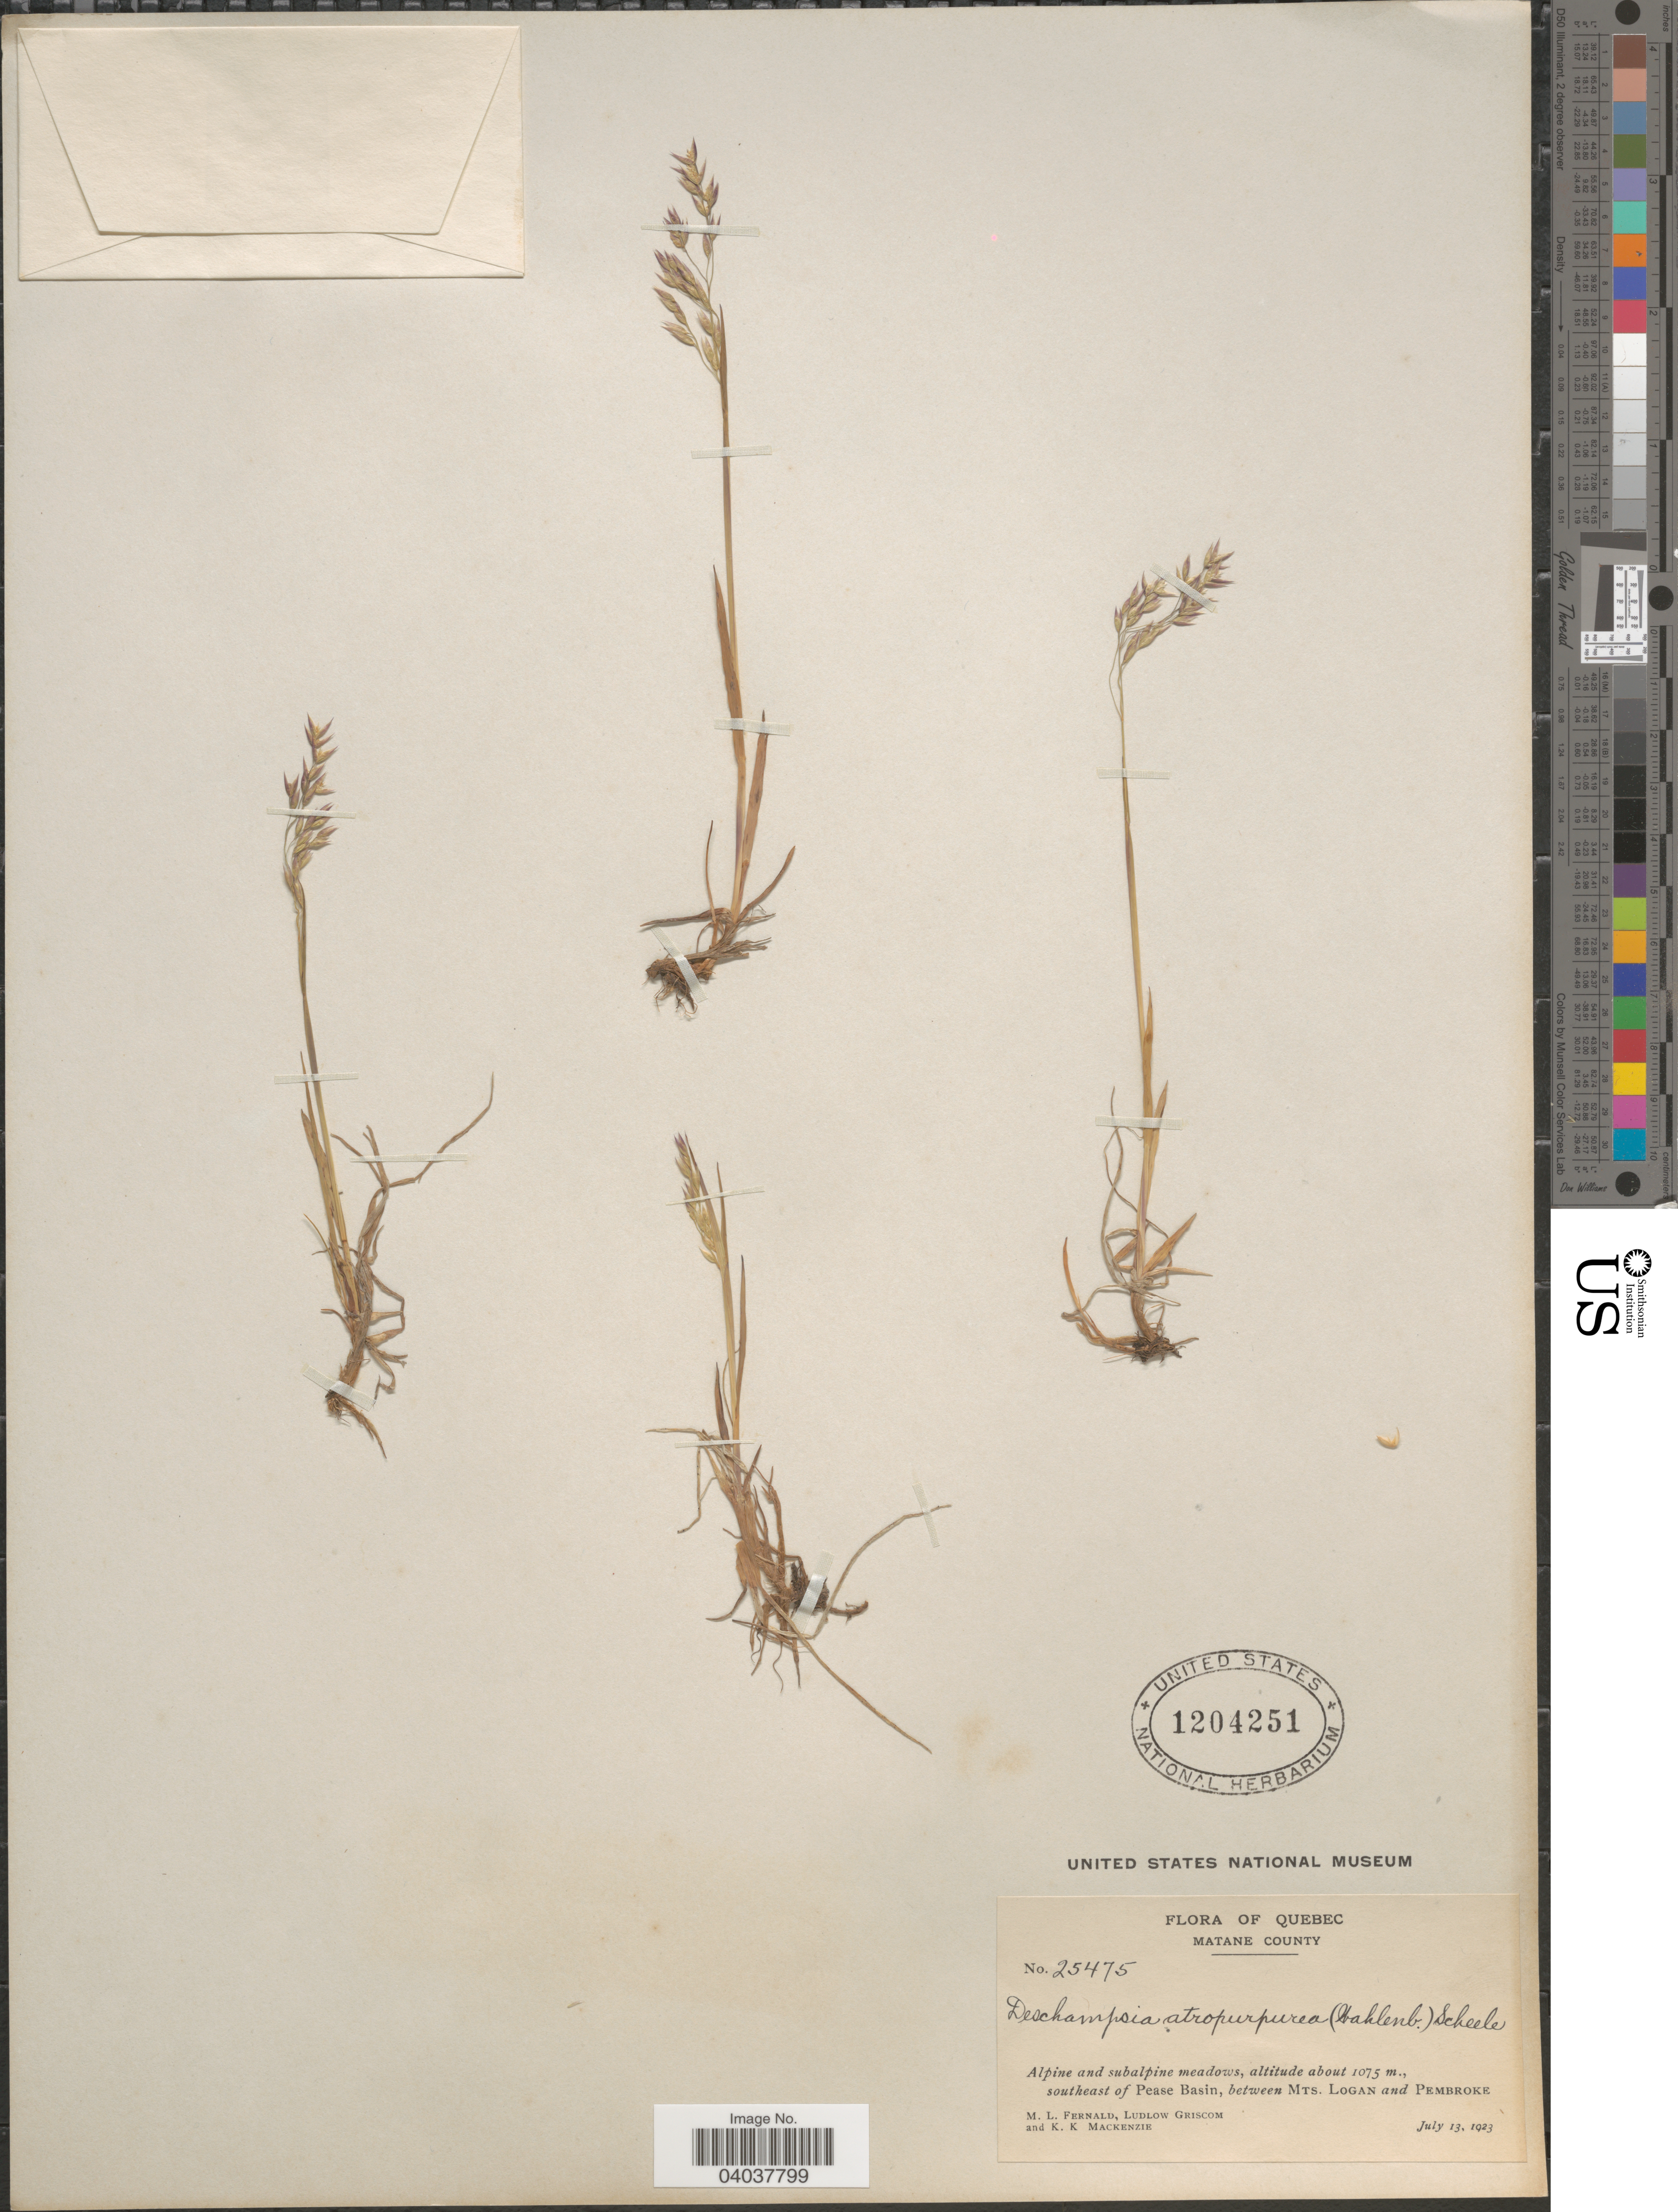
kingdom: Plantae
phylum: Tracheophyta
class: Liliopsida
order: Poales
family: Poaceae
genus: Vahlodea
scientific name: Vahlodea atropurpurea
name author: (Wahlenb.) Fr. ex Hartm.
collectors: M. L. Fernald, L. Griscom & K. K. Mackenzie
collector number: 25475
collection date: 1923-07-13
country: Canada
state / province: Quebec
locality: Matane County. Southeast of Pease Basin, between Mts. Logan and Pembroke.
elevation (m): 1075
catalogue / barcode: US 1204251